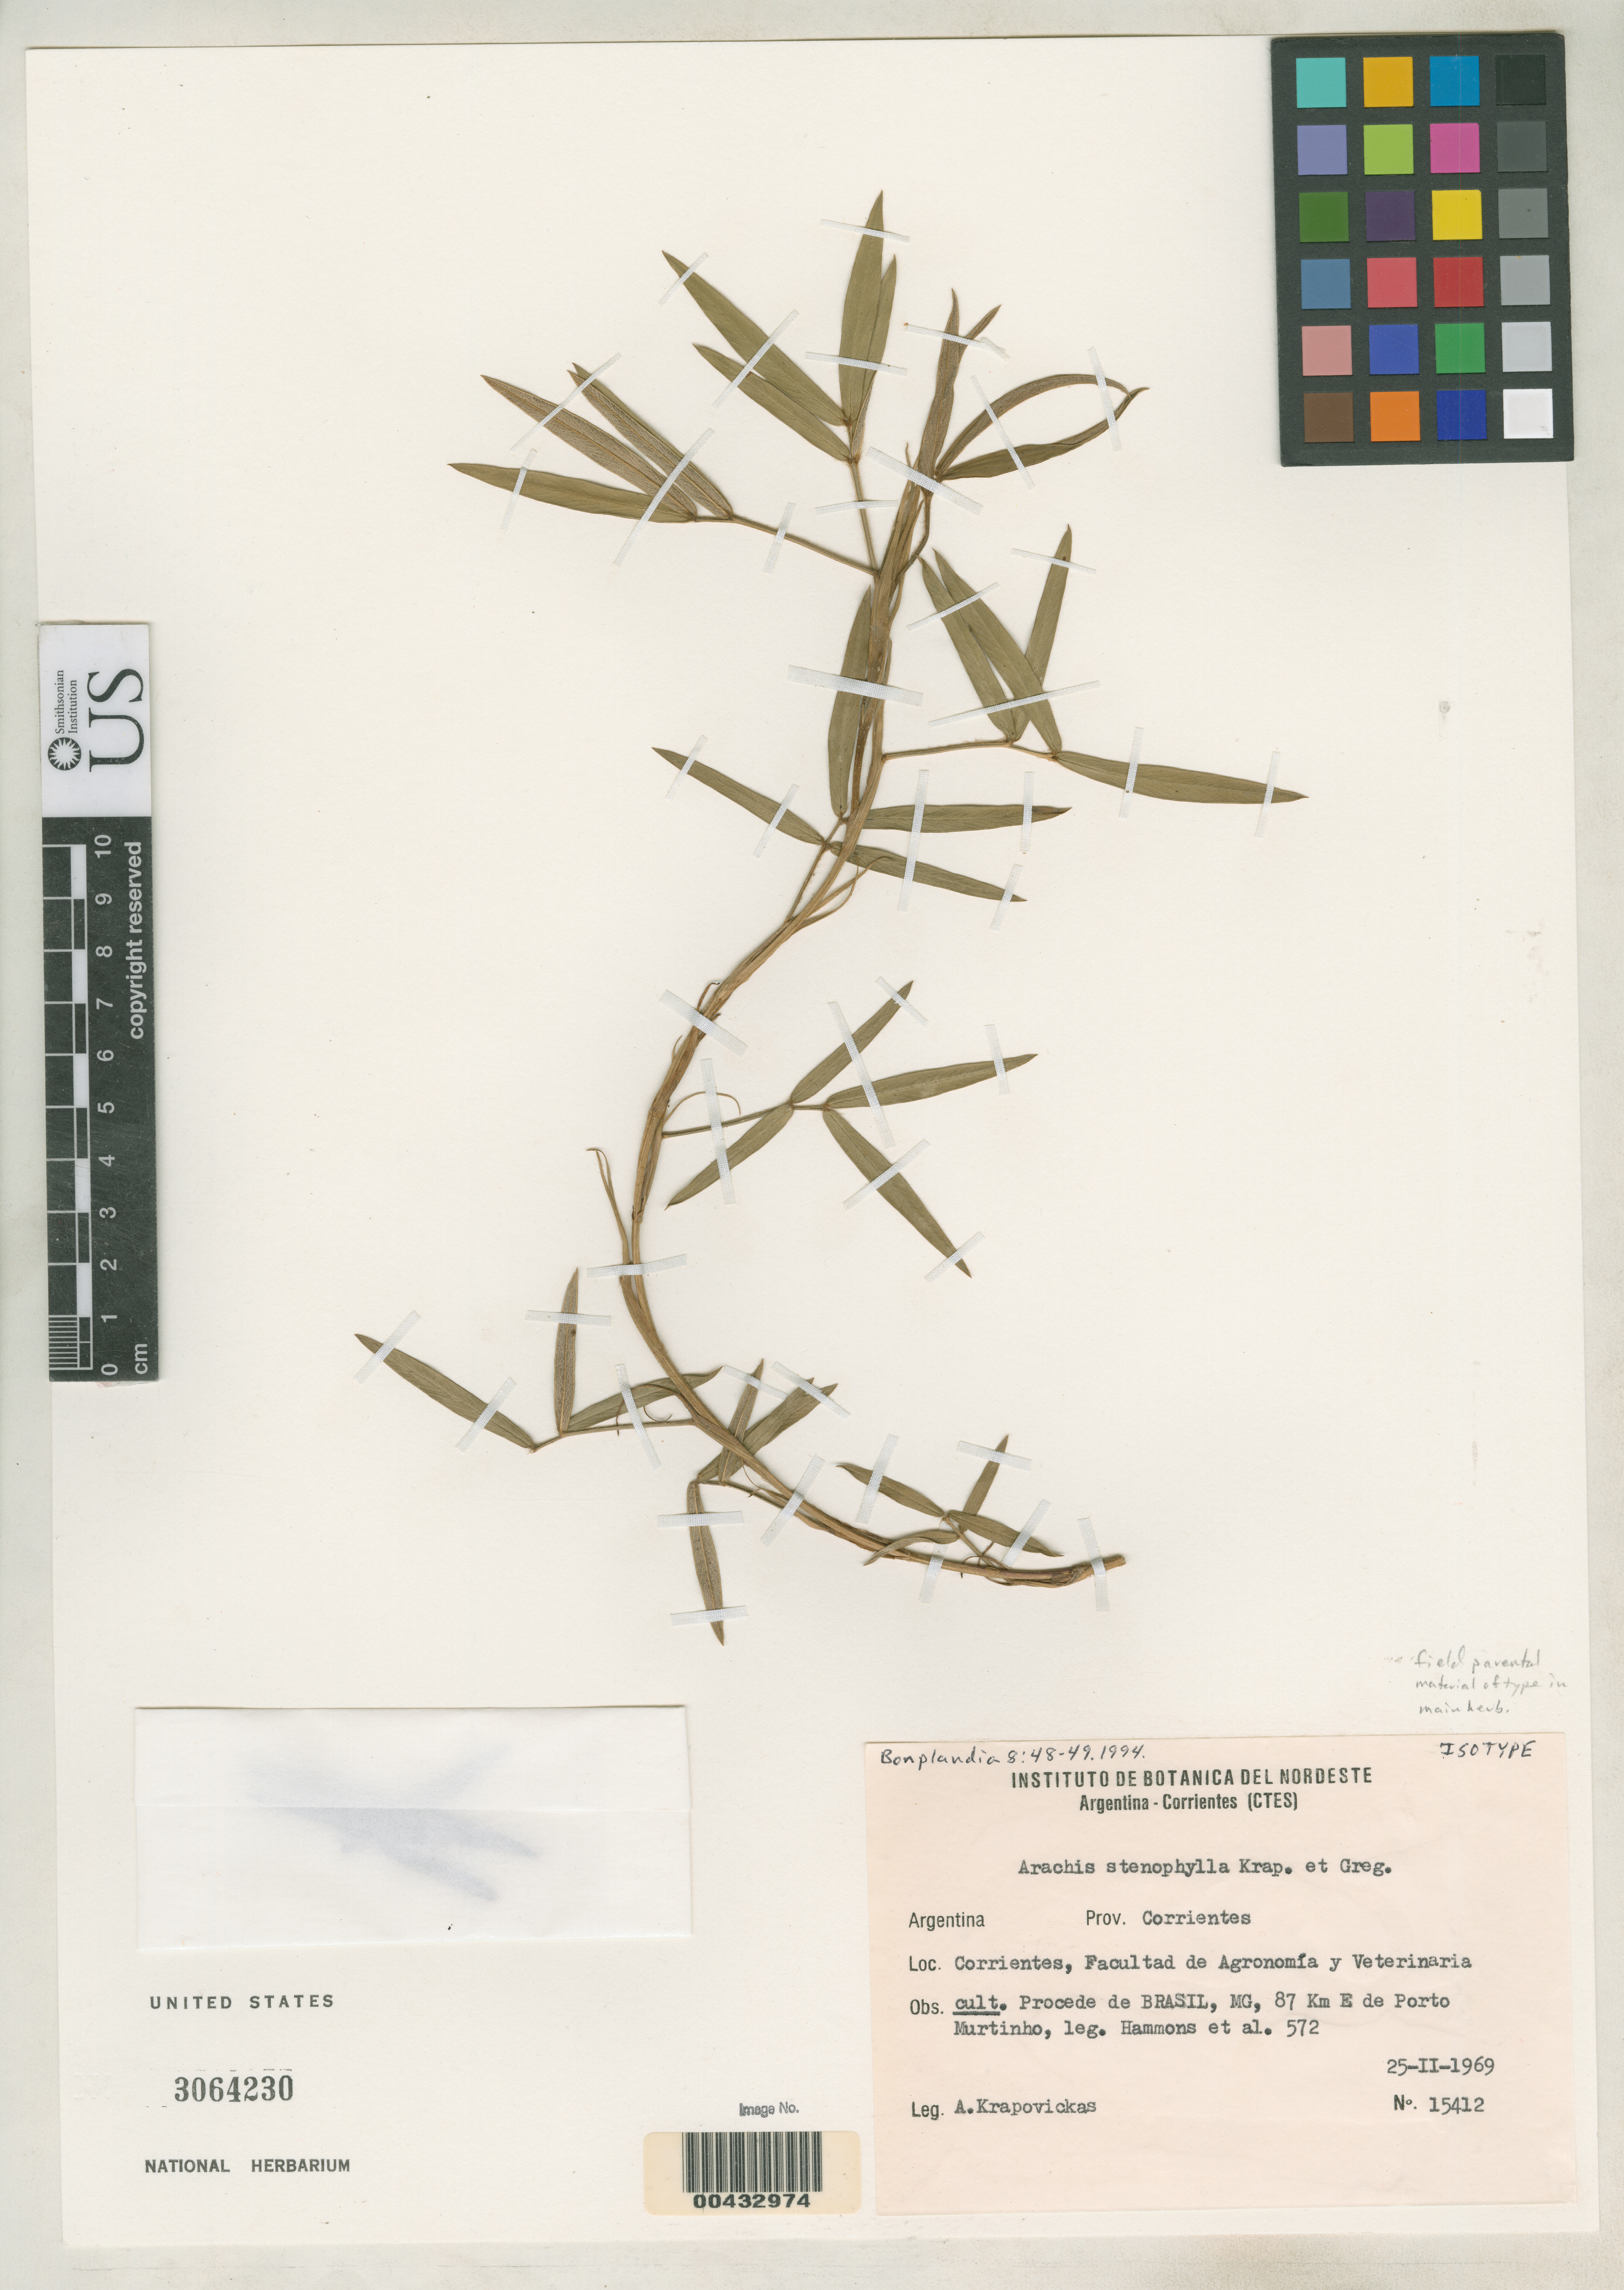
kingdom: Plantae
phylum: Tracheophyta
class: Magnoliopsida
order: Fabales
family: Fabaceae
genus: Arachis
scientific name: Arachis stenophylla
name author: Krapov. & W.C. Greg.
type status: Isotype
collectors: A. Krapovickas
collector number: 15412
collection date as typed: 25 Feb 1969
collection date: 1969-02-25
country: Argentina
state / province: Corrientes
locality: Corrientes, Facultad de Agronomia y Veterinaria.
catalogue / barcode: US 3064230